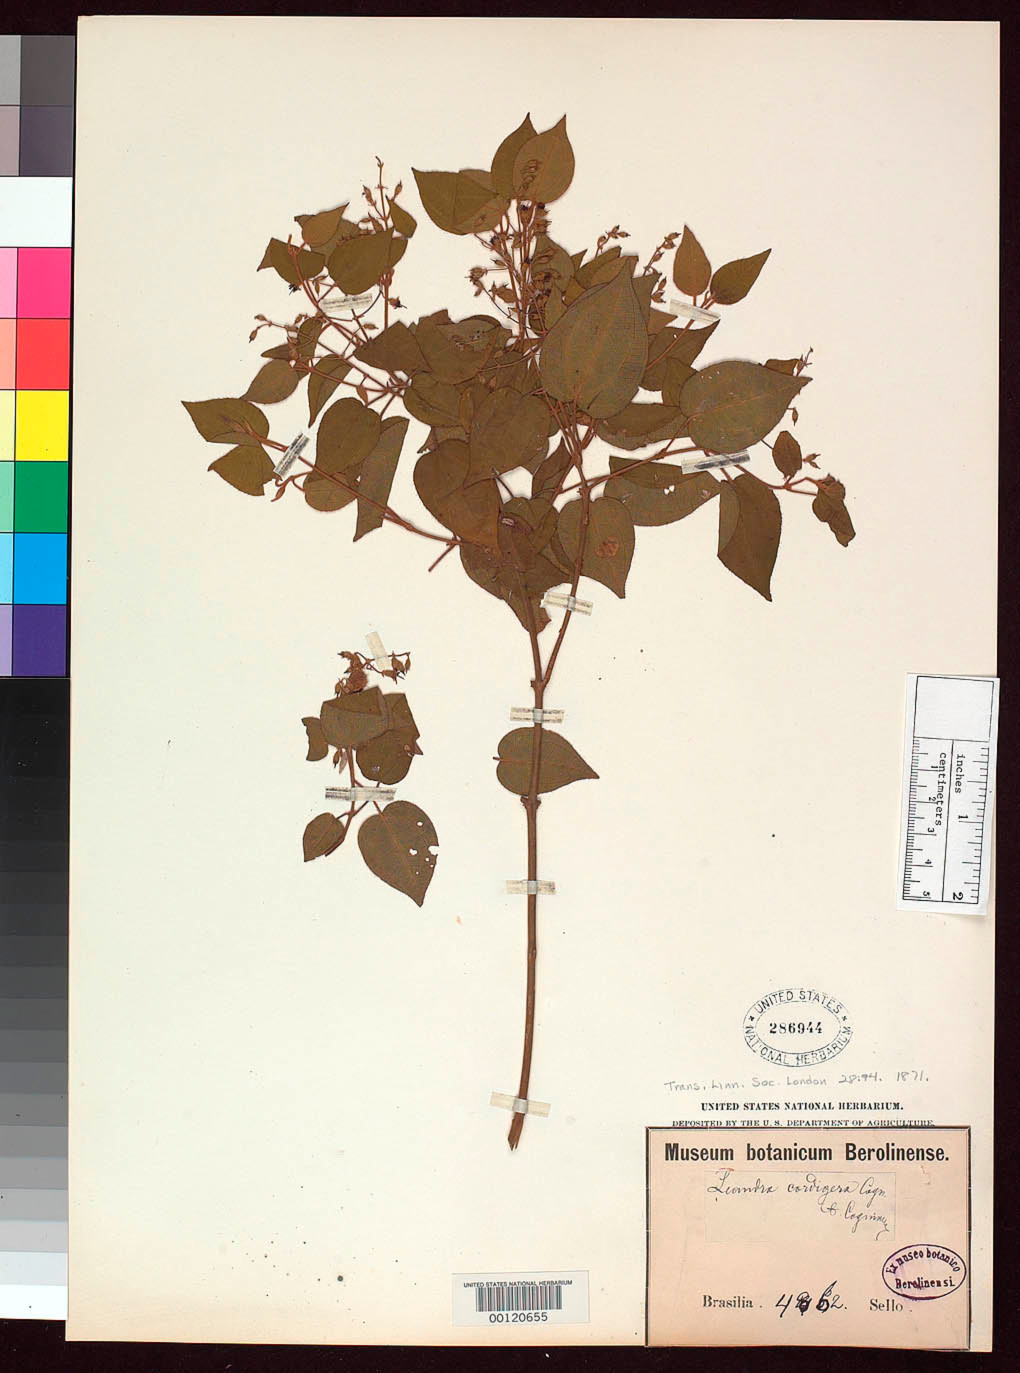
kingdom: Plantae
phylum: Tracheophyta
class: Magnoliopsida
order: Myrtales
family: Melastomataceae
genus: Oxymeris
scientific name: Oxymeris cordigera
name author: Triana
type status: Isotype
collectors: F. Sellow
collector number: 4862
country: Brazil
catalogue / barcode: US 286944